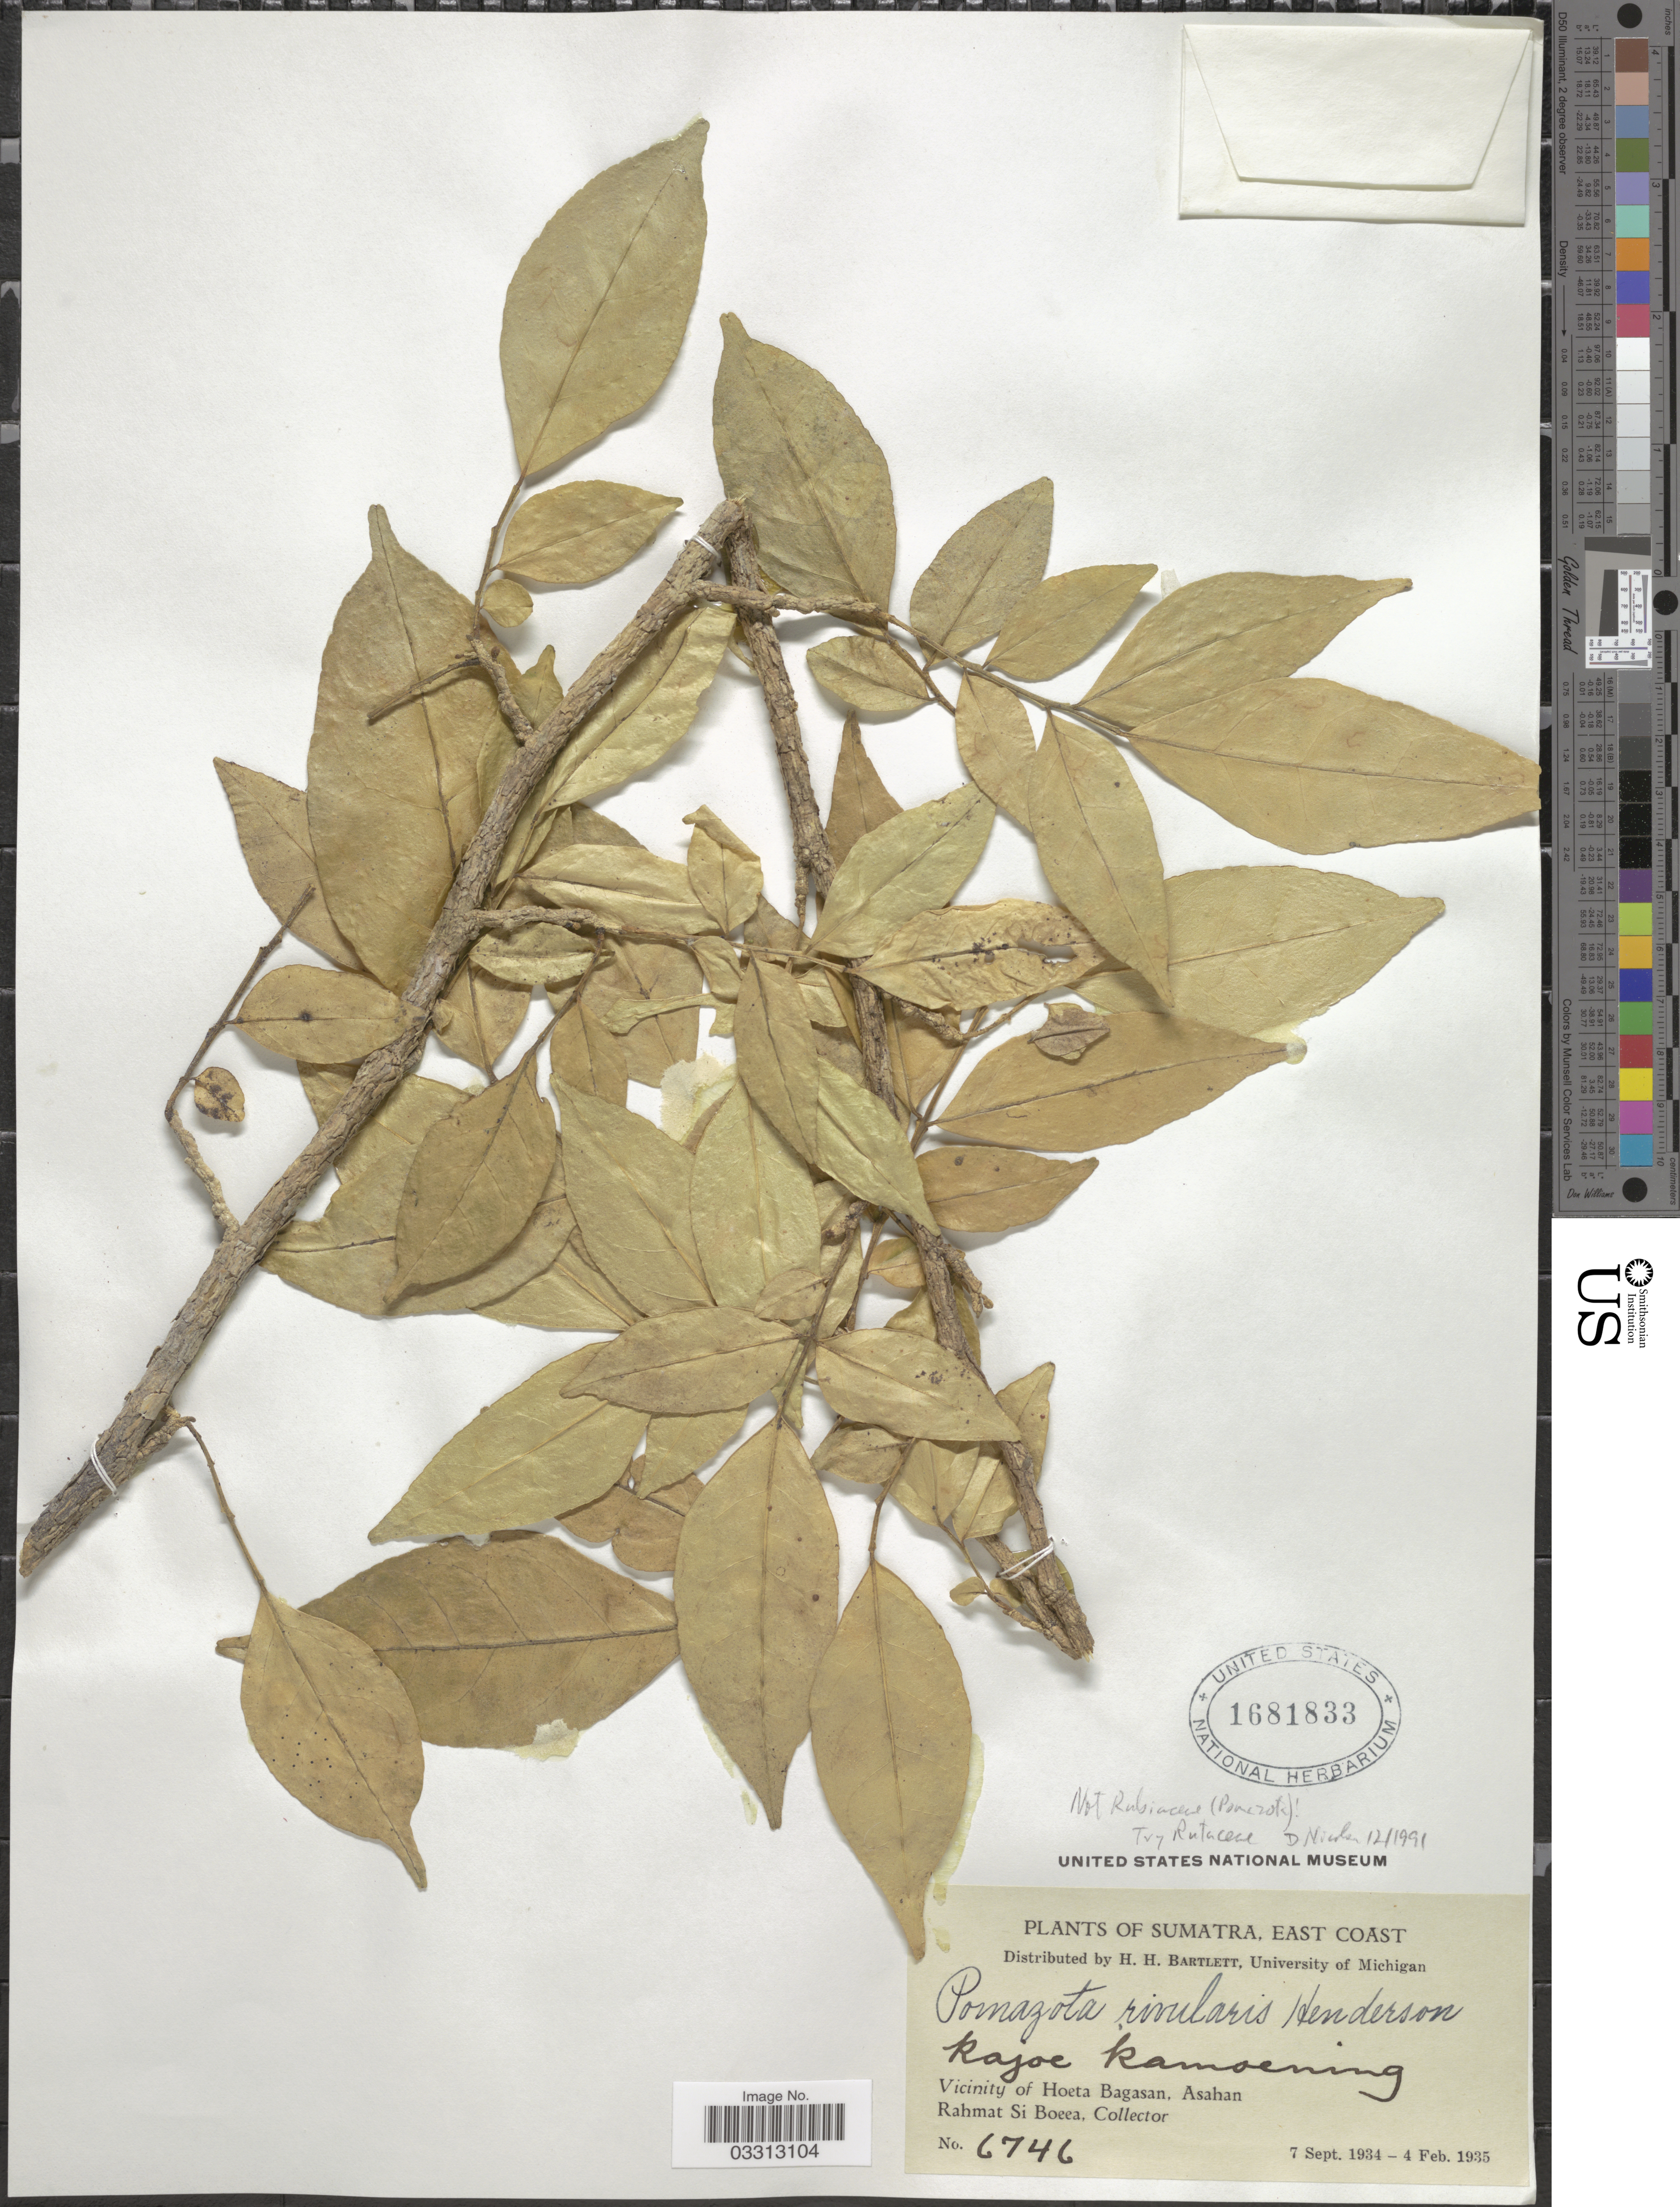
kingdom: Plantae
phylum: Tracheophyta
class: Magnoliopsida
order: Sapindales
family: Rutaceae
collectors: Rahmat Si Boeea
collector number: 6746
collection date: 1934-09-07/1935-02-04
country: Indonesia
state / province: Sumatra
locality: East Coast. Vicinity of Hoeta Bagasan, Asahan.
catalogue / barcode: US 1681833